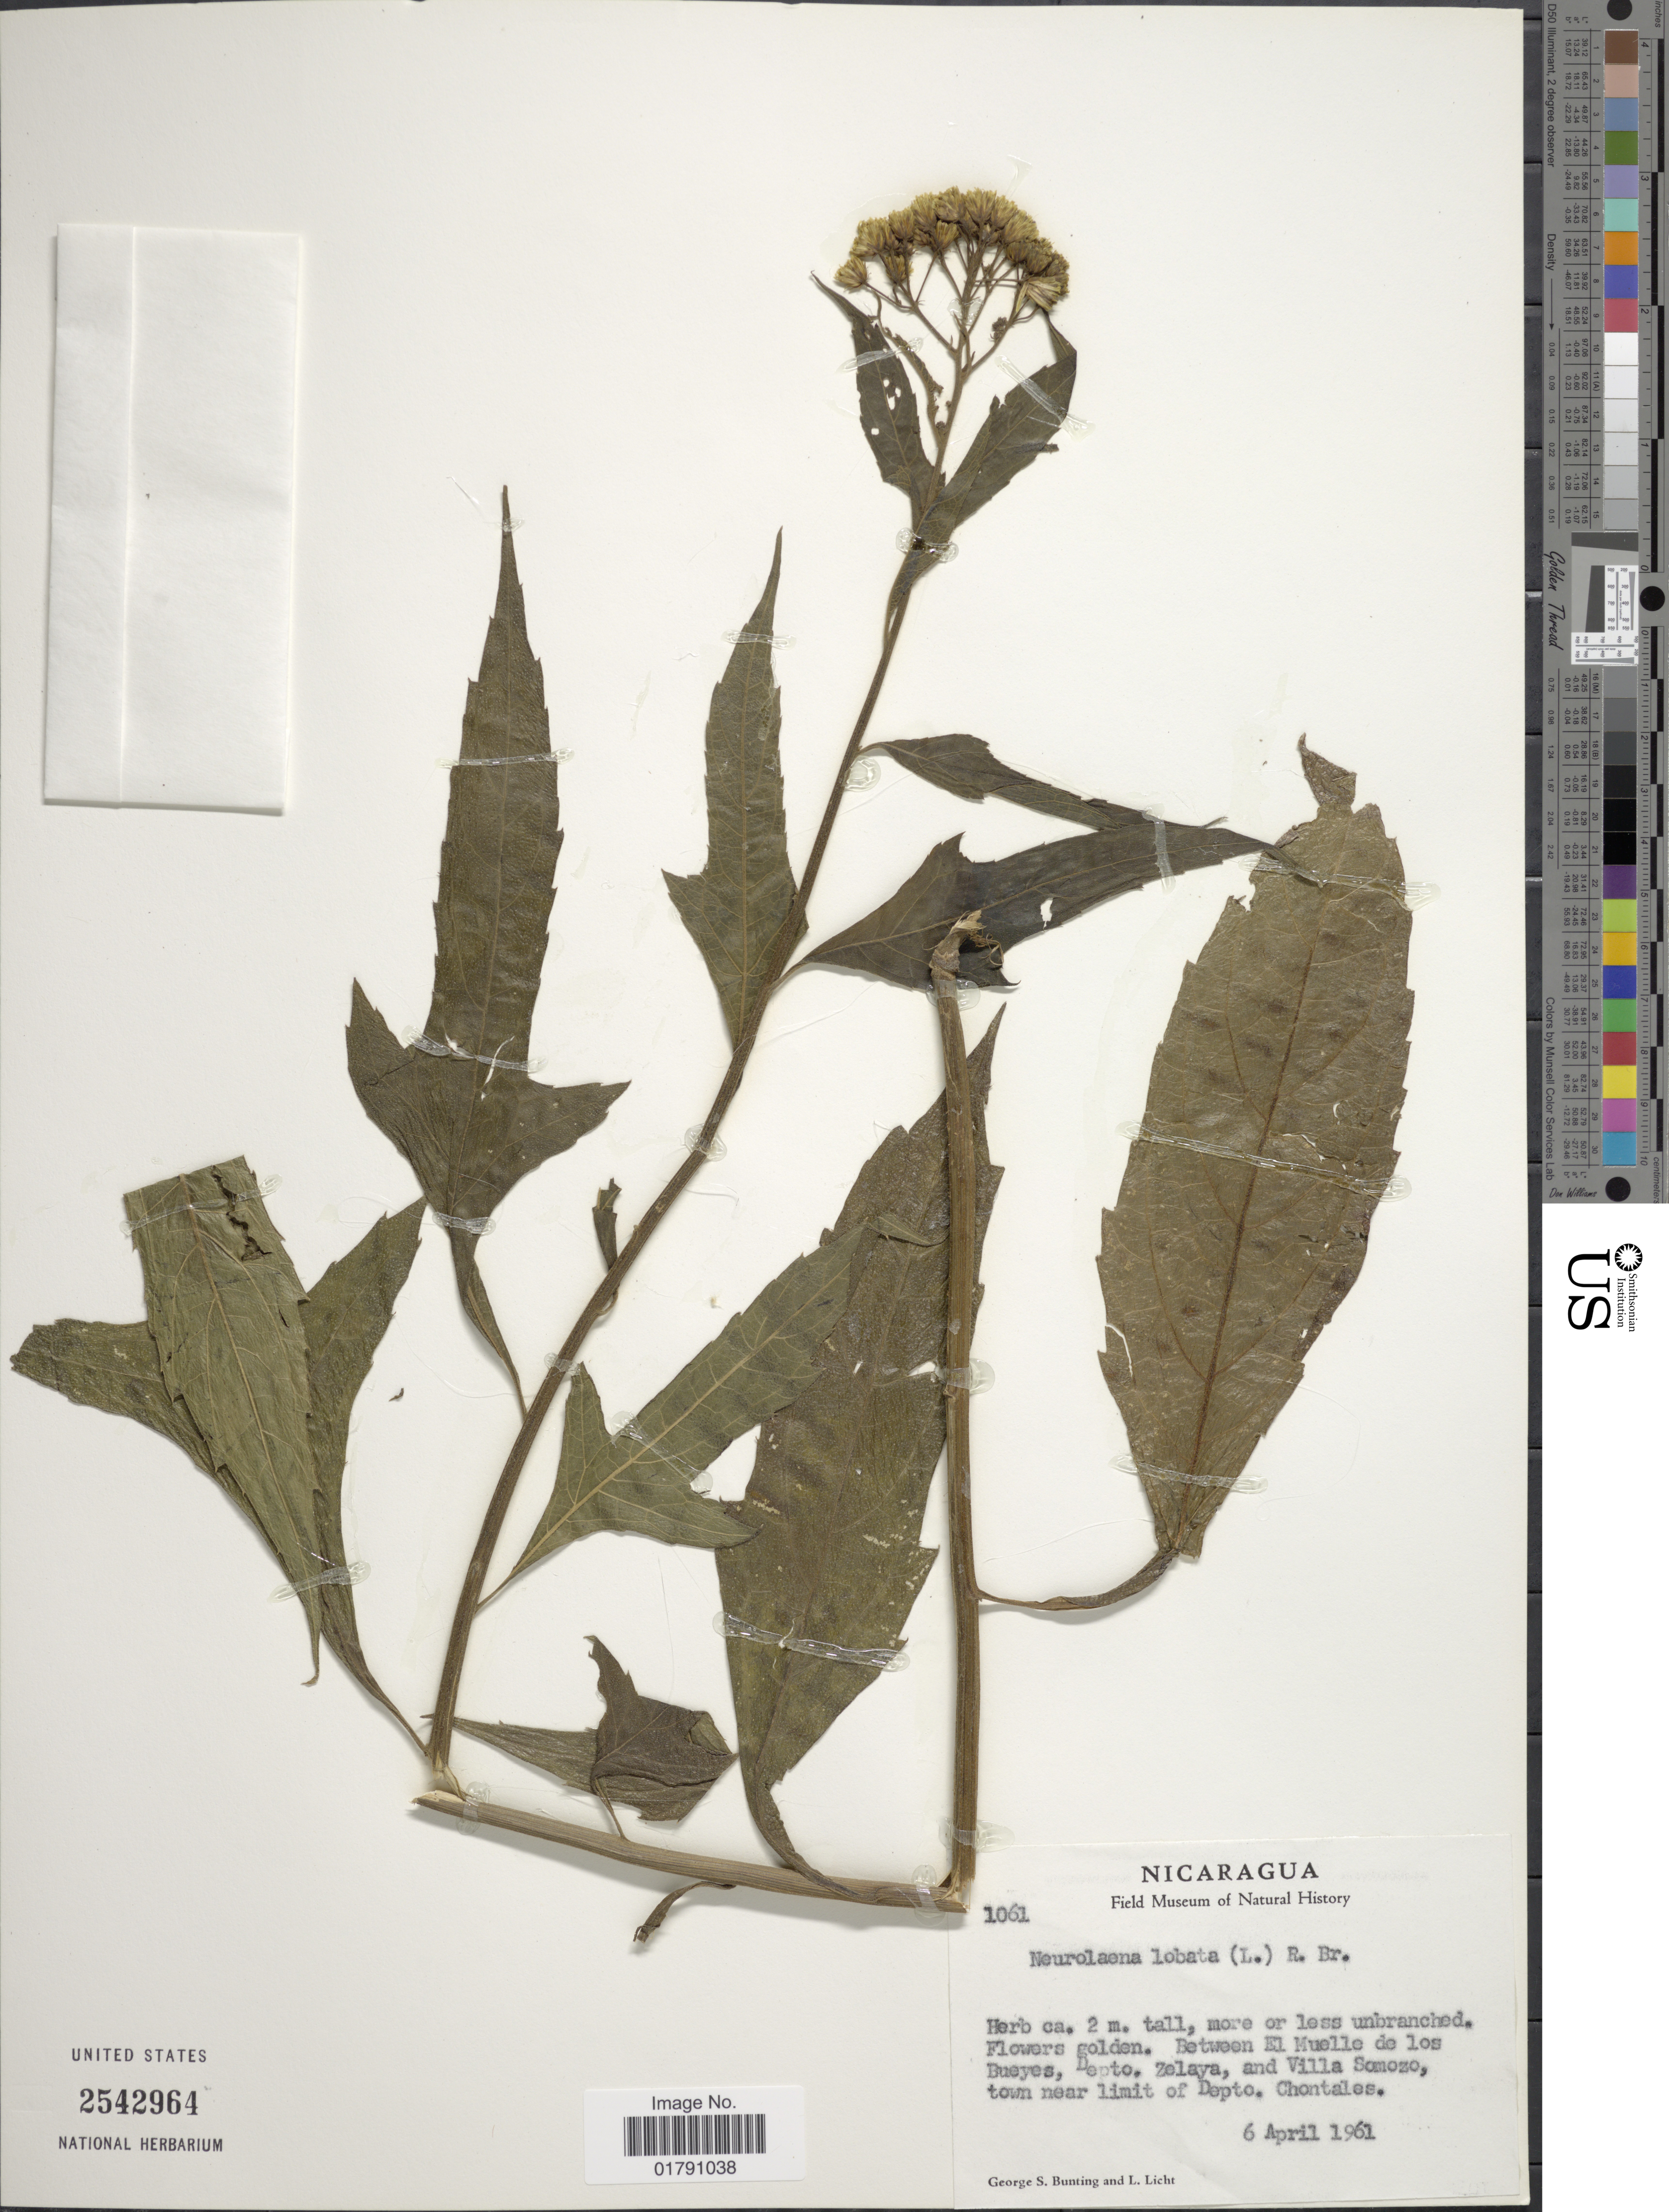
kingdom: Plantae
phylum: Tracheophyta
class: Magnoliopsida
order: Asterales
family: Asteraceae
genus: Neurolaena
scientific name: Neurolaena lobata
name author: (L.) R. Br. ex Cass.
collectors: G. S. Bunting & L. Licht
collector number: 1061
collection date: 1961-04-06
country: Nicaragua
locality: Between el Muelle de los Bueyes, Depto Zelaya, and Villa Somozo, town near limit of Depto. Chontales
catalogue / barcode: US 2542964